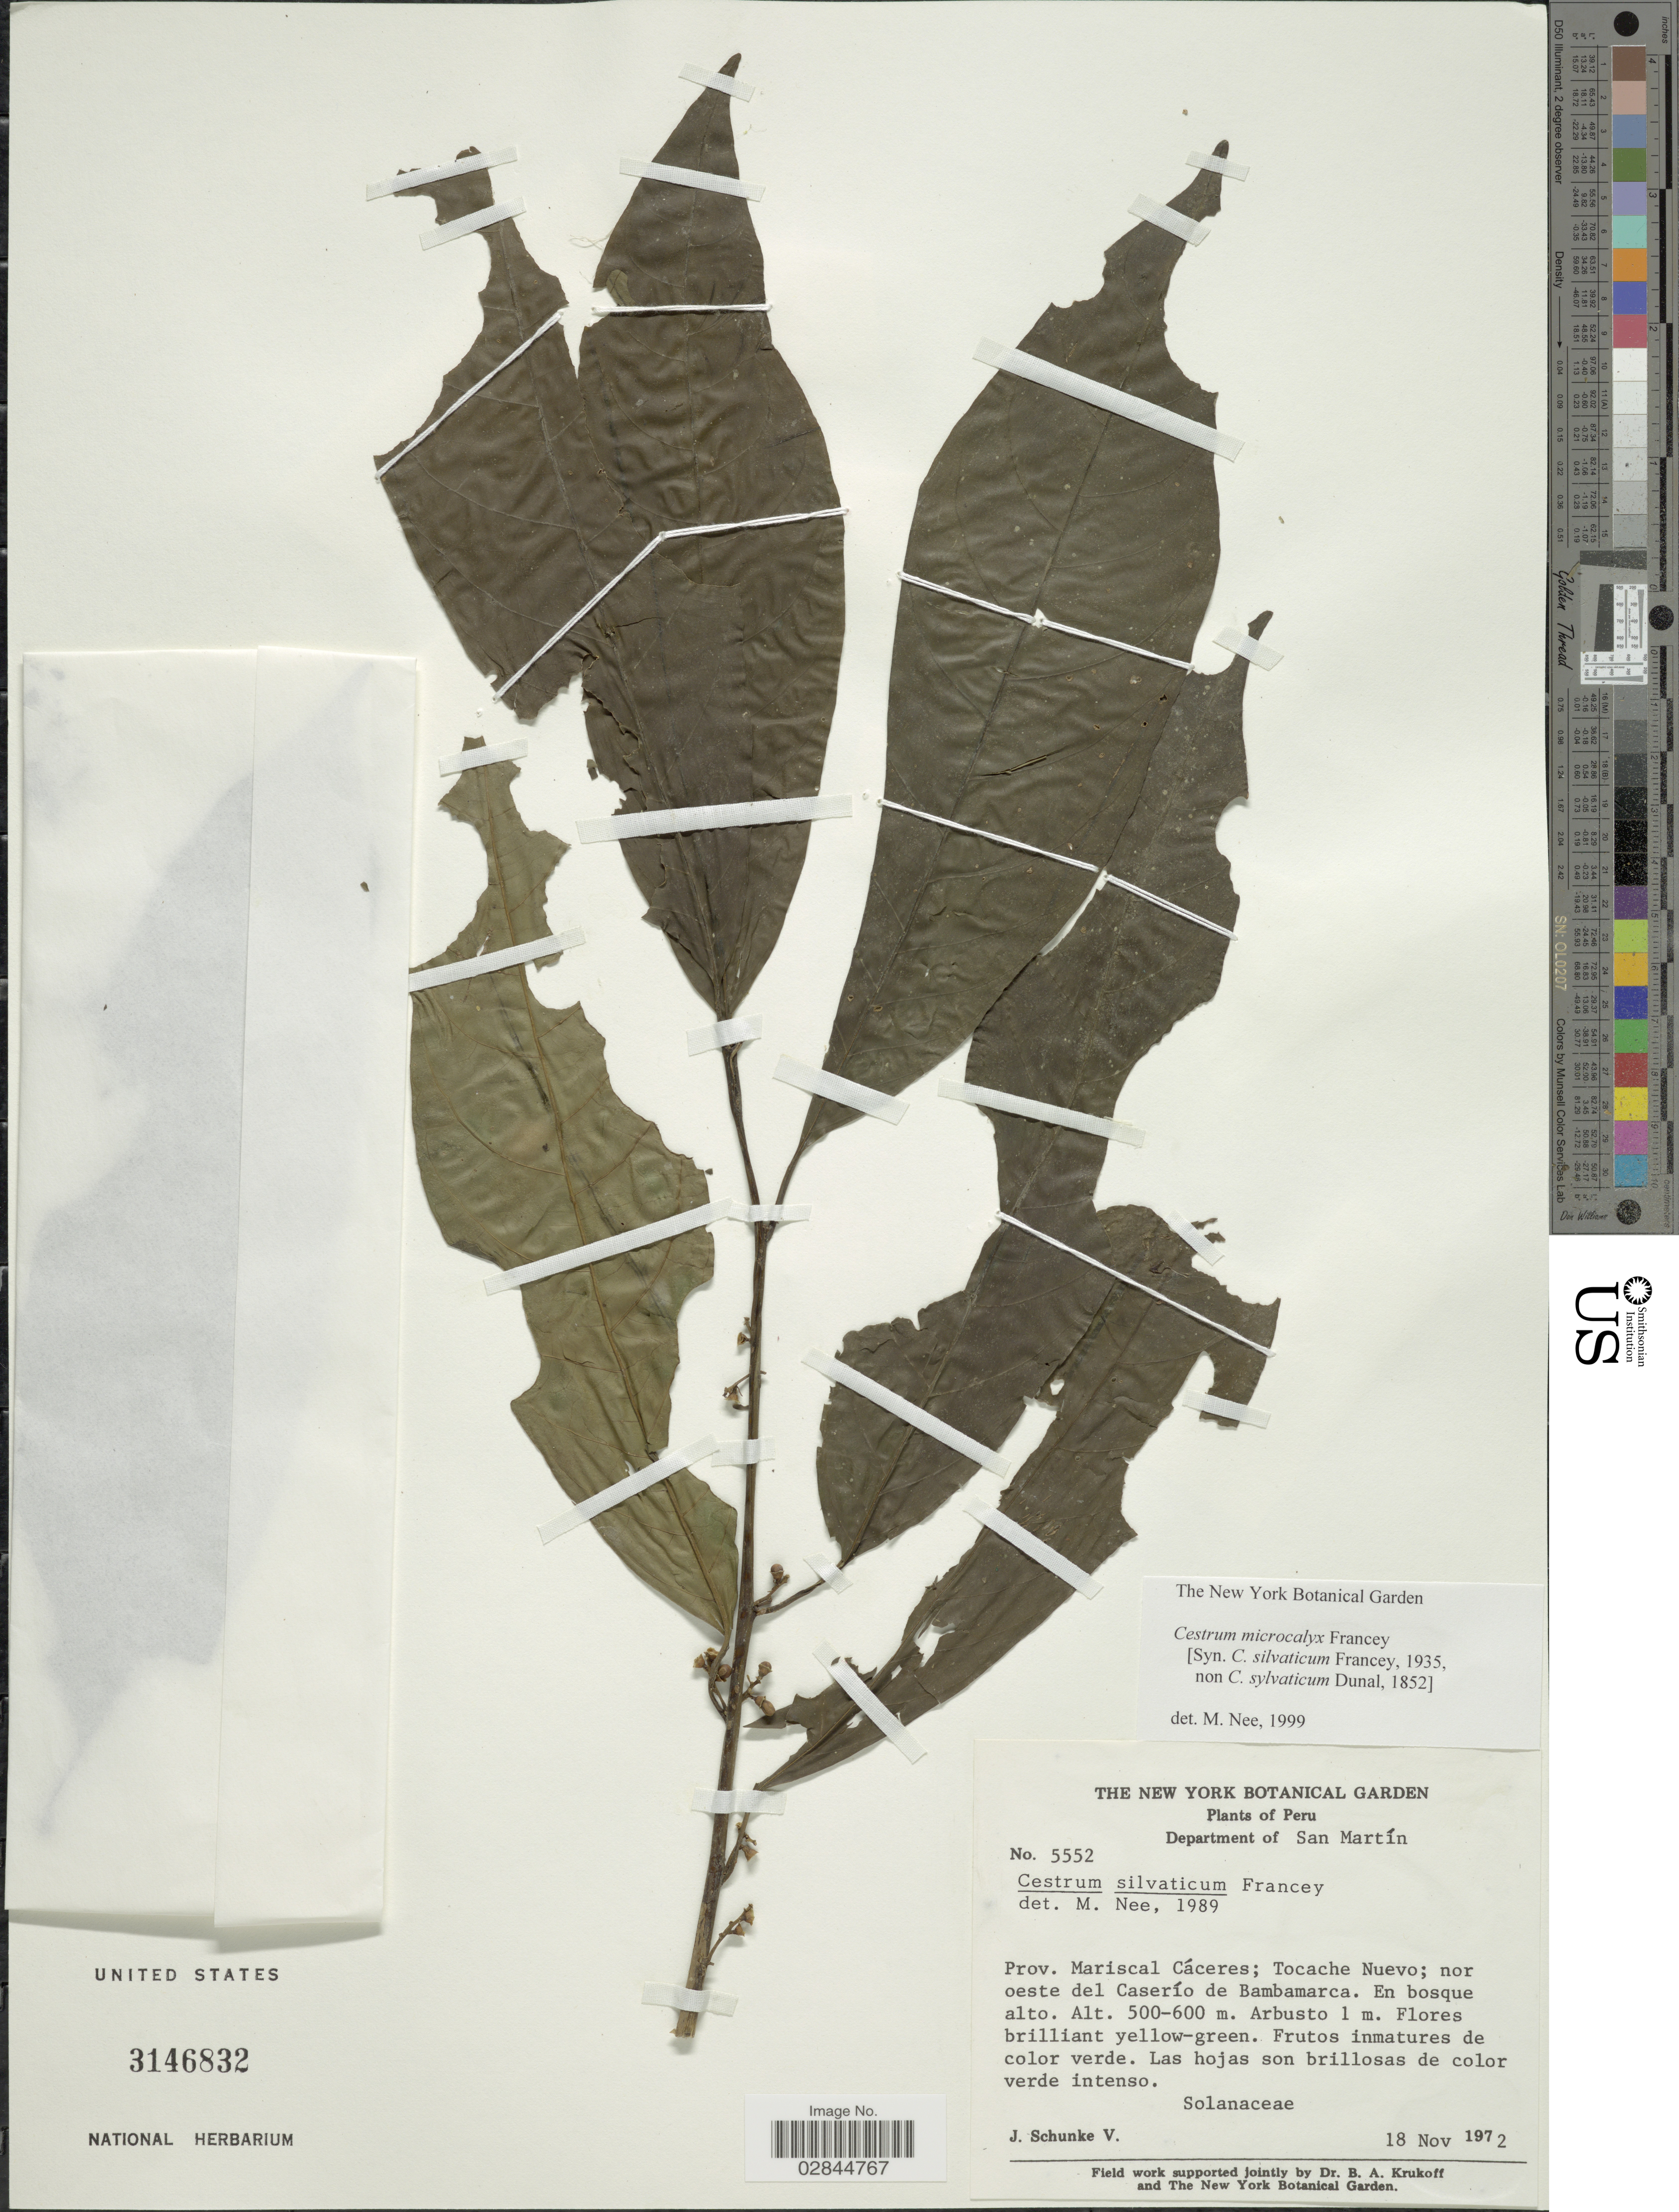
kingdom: Plantae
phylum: Tracheophyta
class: Magnoliopsida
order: Solanales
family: Solanaceae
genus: Cestrum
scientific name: Cestrum microcalyx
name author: Francey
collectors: J. Schunke Vigo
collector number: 5552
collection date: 1972-11-18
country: Peru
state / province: San Martín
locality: Department of San Martín. Prov. Mariscal Cáceres; Tocache Nuevo; nor oeste del Caserío de Bambamarca.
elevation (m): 500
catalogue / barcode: US 3146832